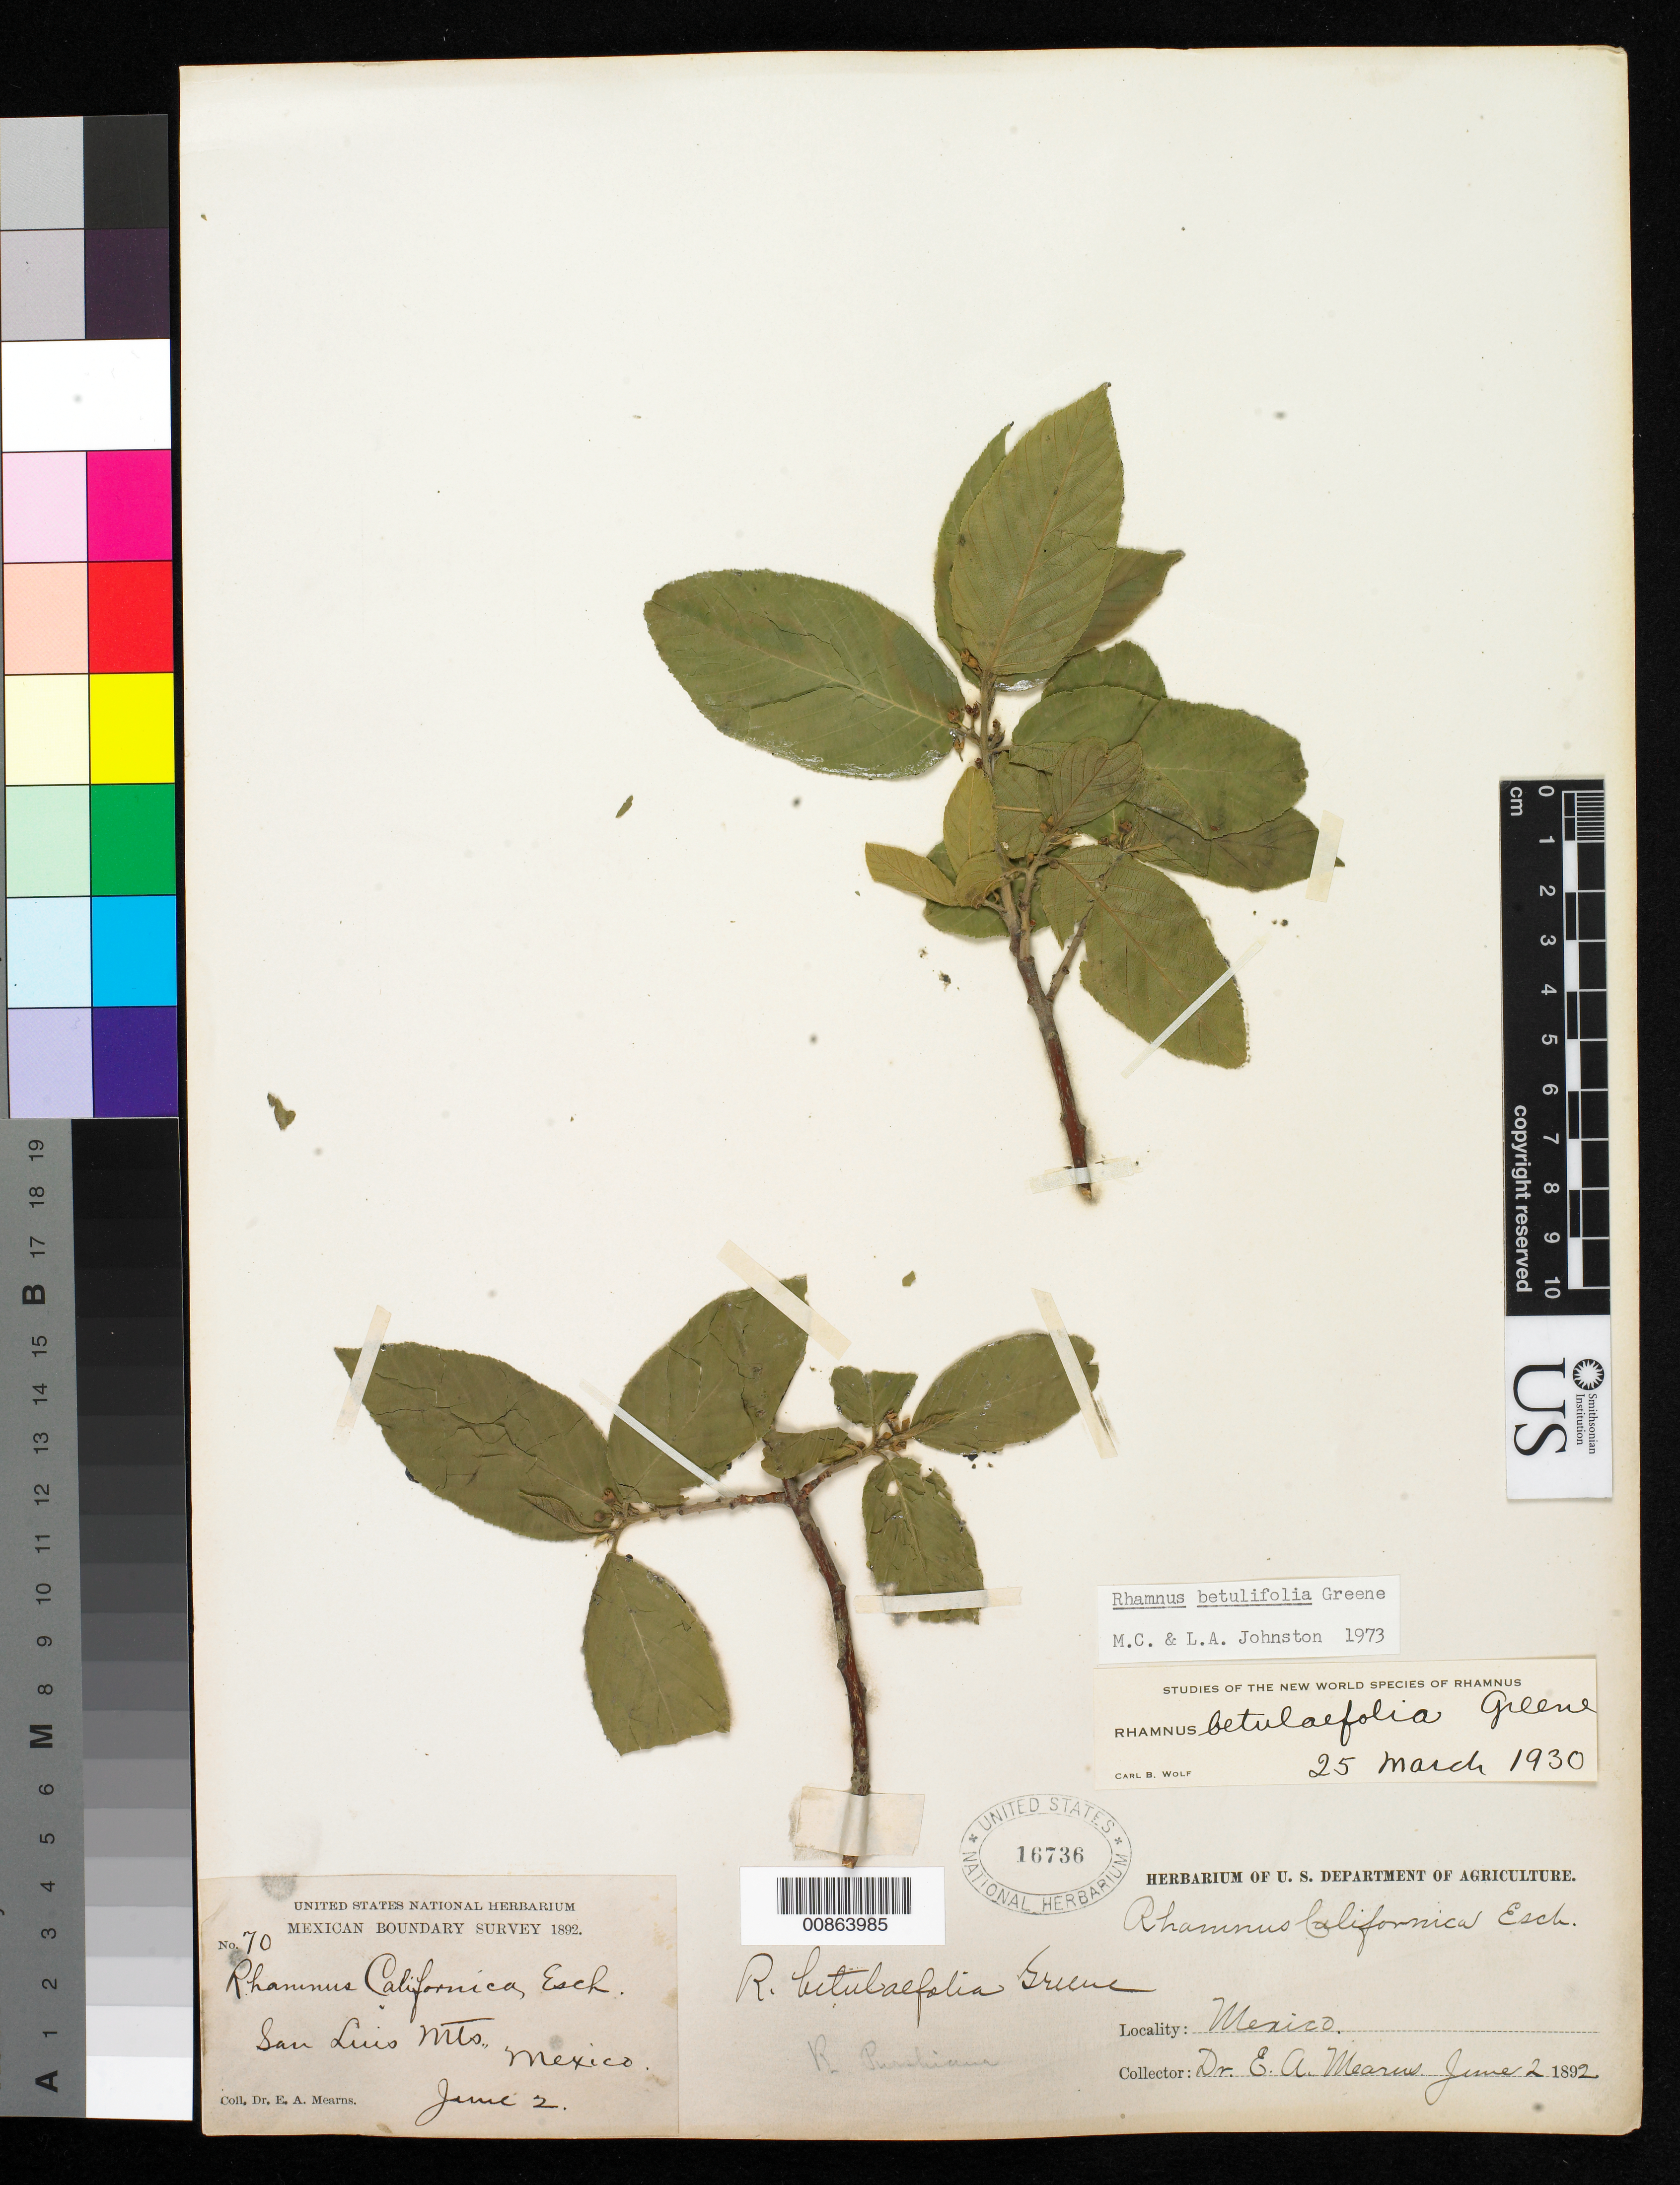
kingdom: Plantae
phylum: Tracheophyta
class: Magnoliopsida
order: Rosales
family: Rhamnaceae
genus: Frangula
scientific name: Frangula betulifolia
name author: (Greene) Grubov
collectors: E. A. Mearns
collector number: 70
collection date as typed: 02 Jun 1892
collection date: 1892-06-02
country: Mexico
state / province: Chihuahua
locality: San Luis Mts.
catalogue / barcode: US 16736